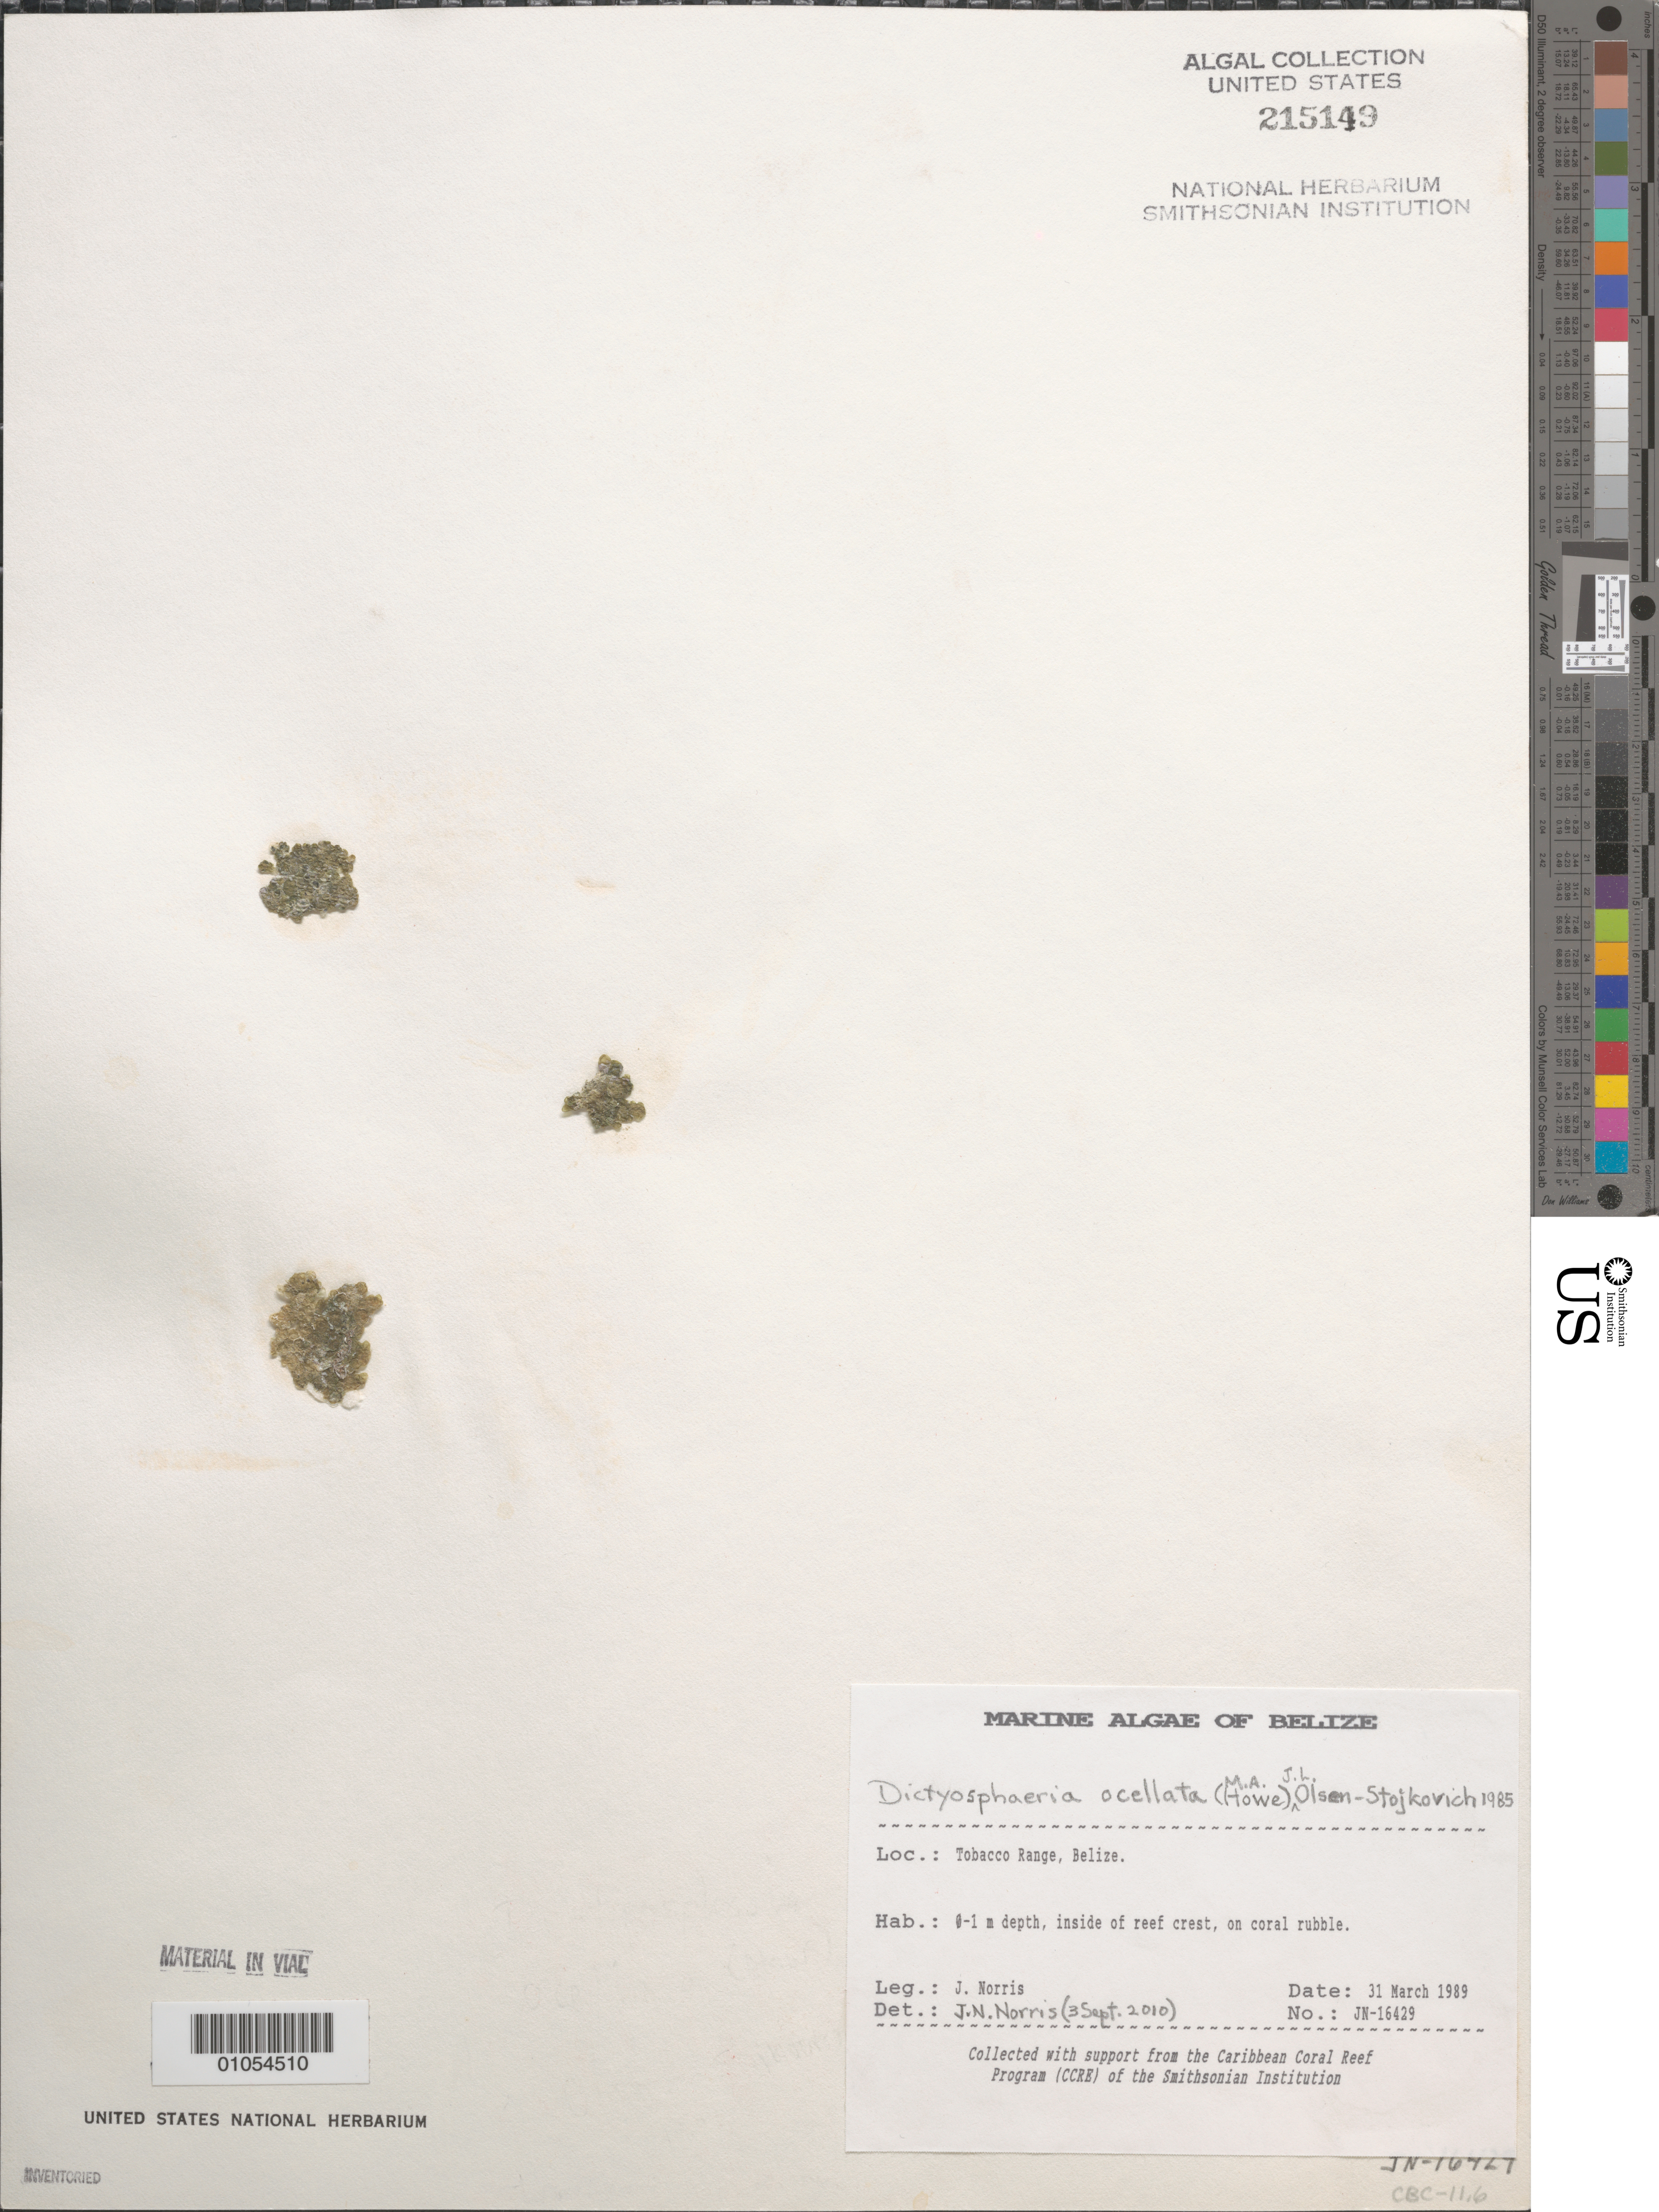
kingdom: Plantae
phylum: Chlorophyta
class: Ulvophyceae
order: Siphonocladales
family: Siphonocladaceae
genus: Dictyosphaeria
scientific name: Dictyosphaeria ocellata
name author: (M. Howe) Olsen-Stojkovich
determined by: Norris, James N.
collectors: J. N. Norris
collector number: JN-16429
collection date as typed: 31 Mar 1989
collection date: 1989-03-31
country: Belize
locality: Tobacco Range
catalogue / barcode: US 215149